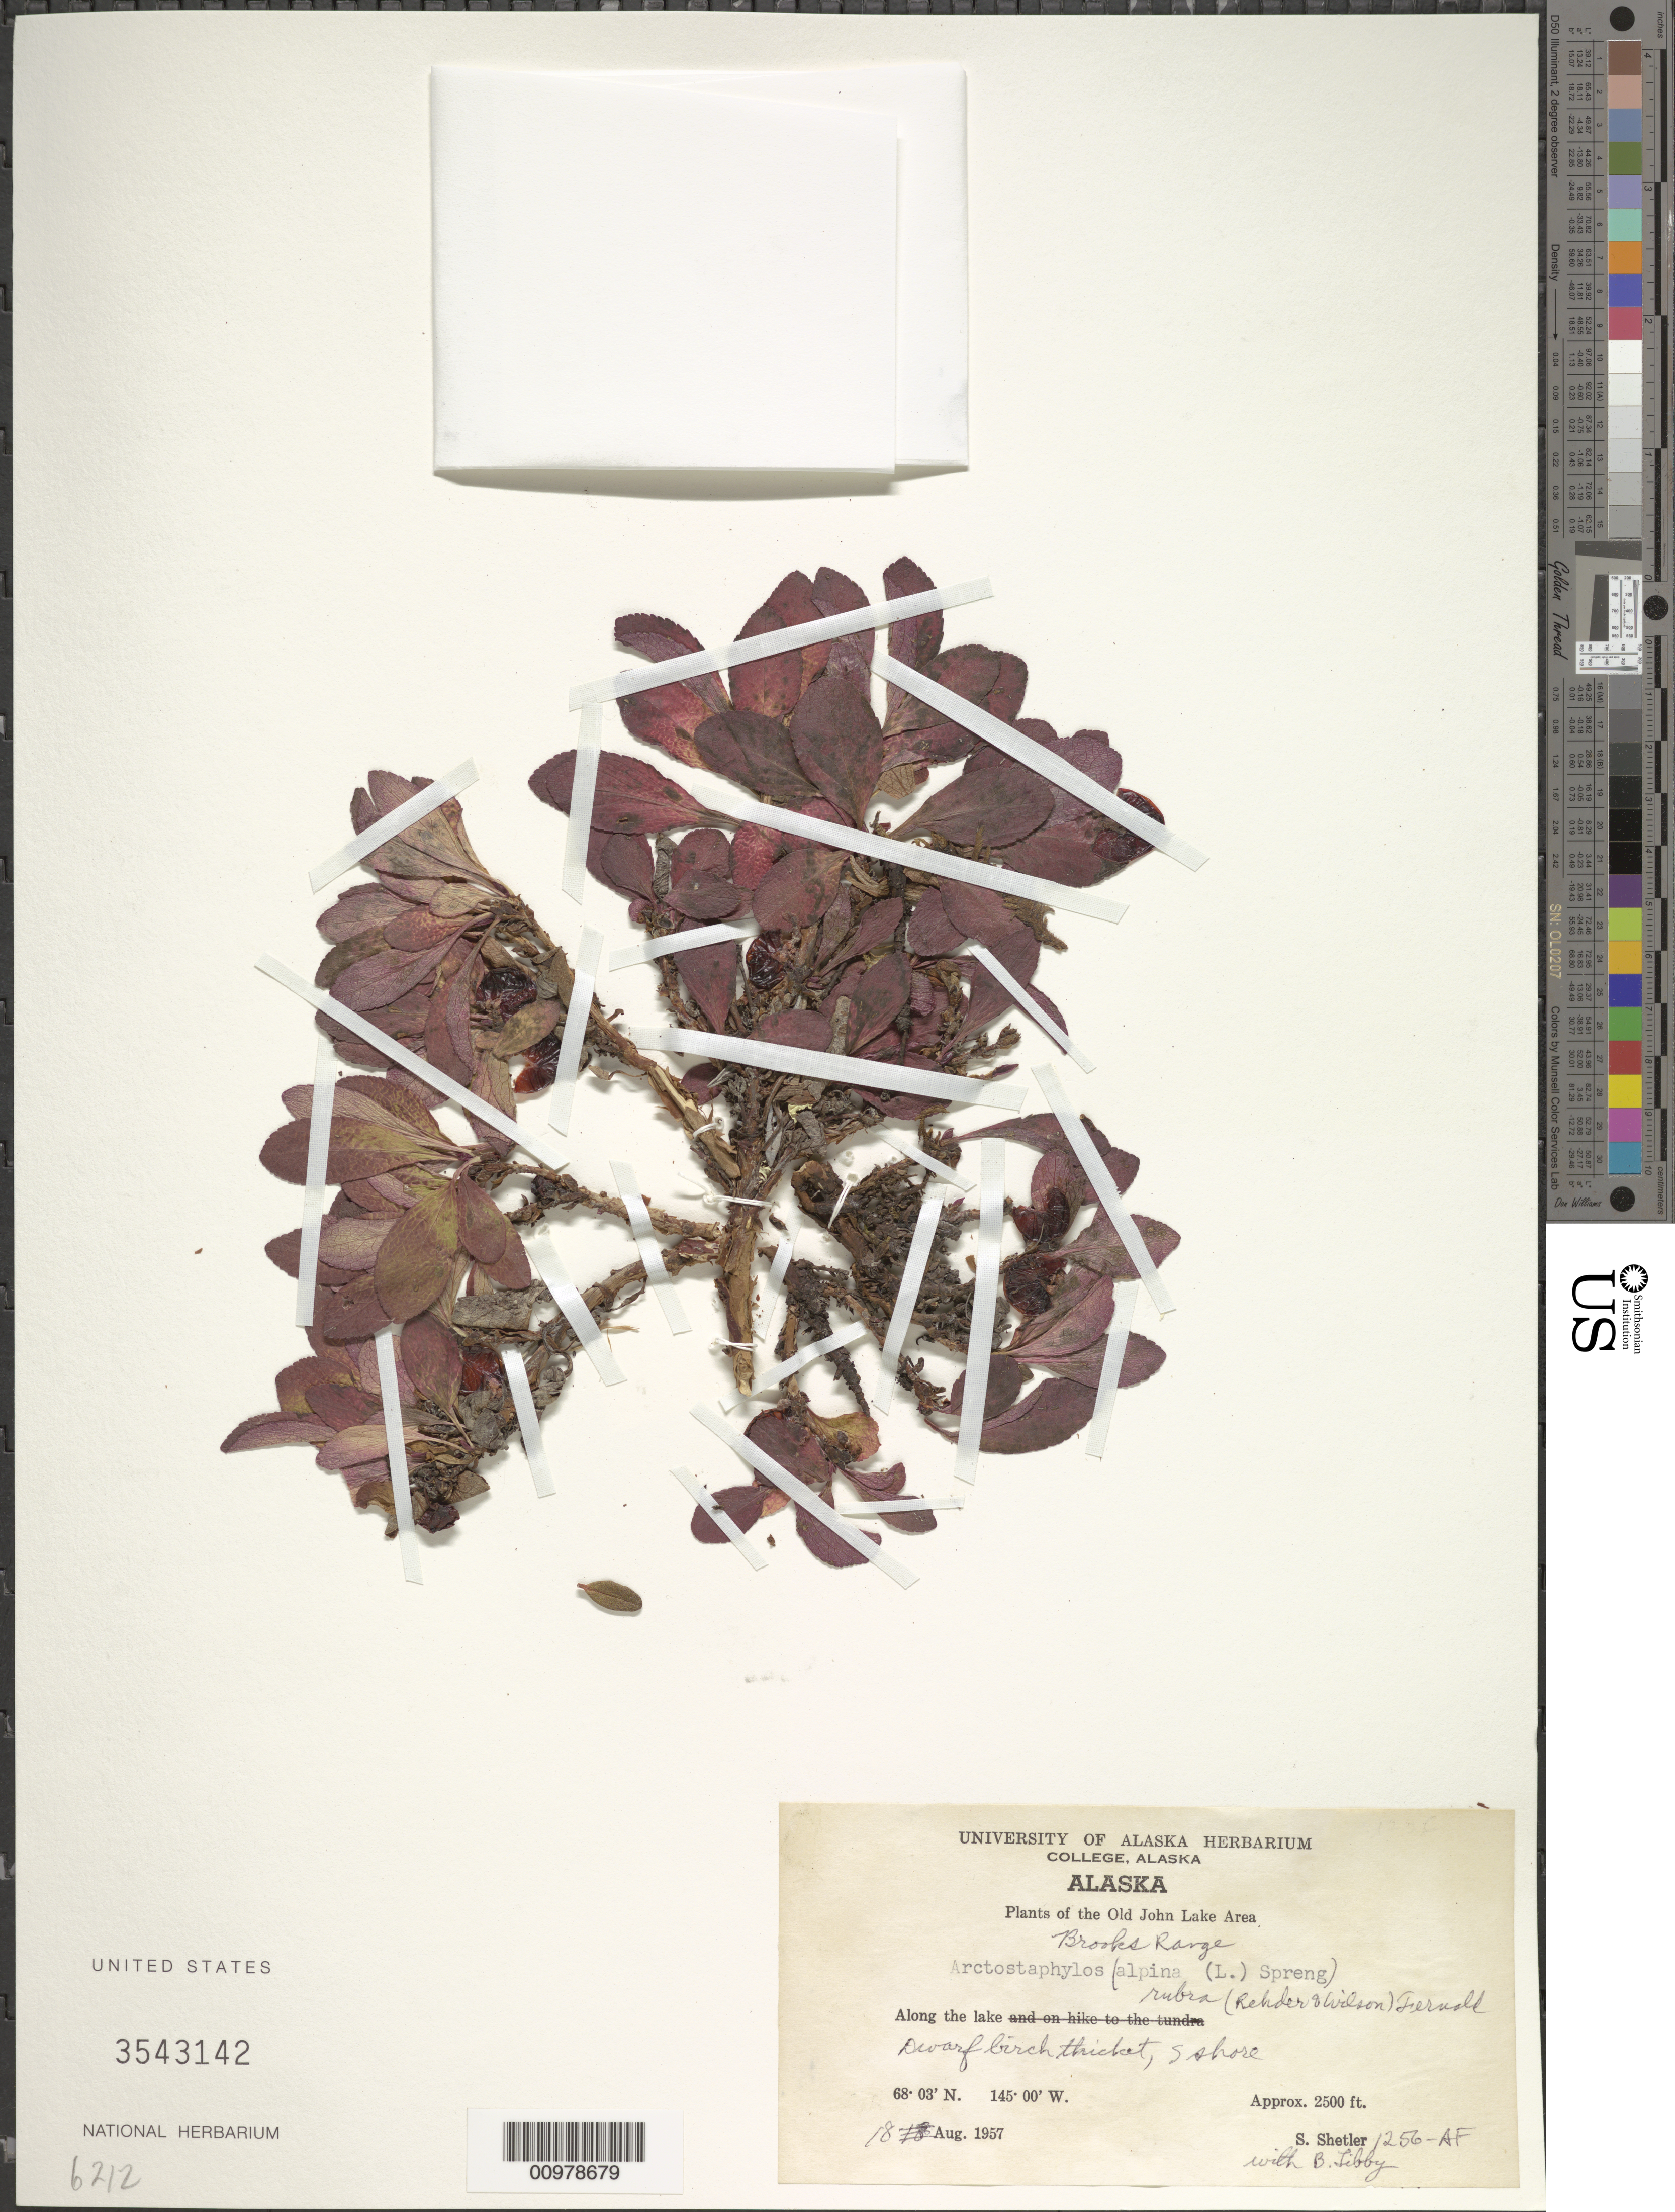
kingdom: Plantae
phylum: Tracheophyta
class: Magnoliopsida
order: Ericales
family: Ericaceae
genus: Arctostaphylos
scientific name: Arctostaphylos rubra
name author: (Rehder & E.H. Wilson) Fernald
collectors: S. Shetler & B. Libby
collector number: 1256-AF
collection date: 1957-08-18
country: United States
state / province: Alaska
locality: The Old John Lake Area. Brooks Range. Along the lake. Dwarf birch thicket, S shore.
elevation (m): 762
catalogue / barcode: US 3543142